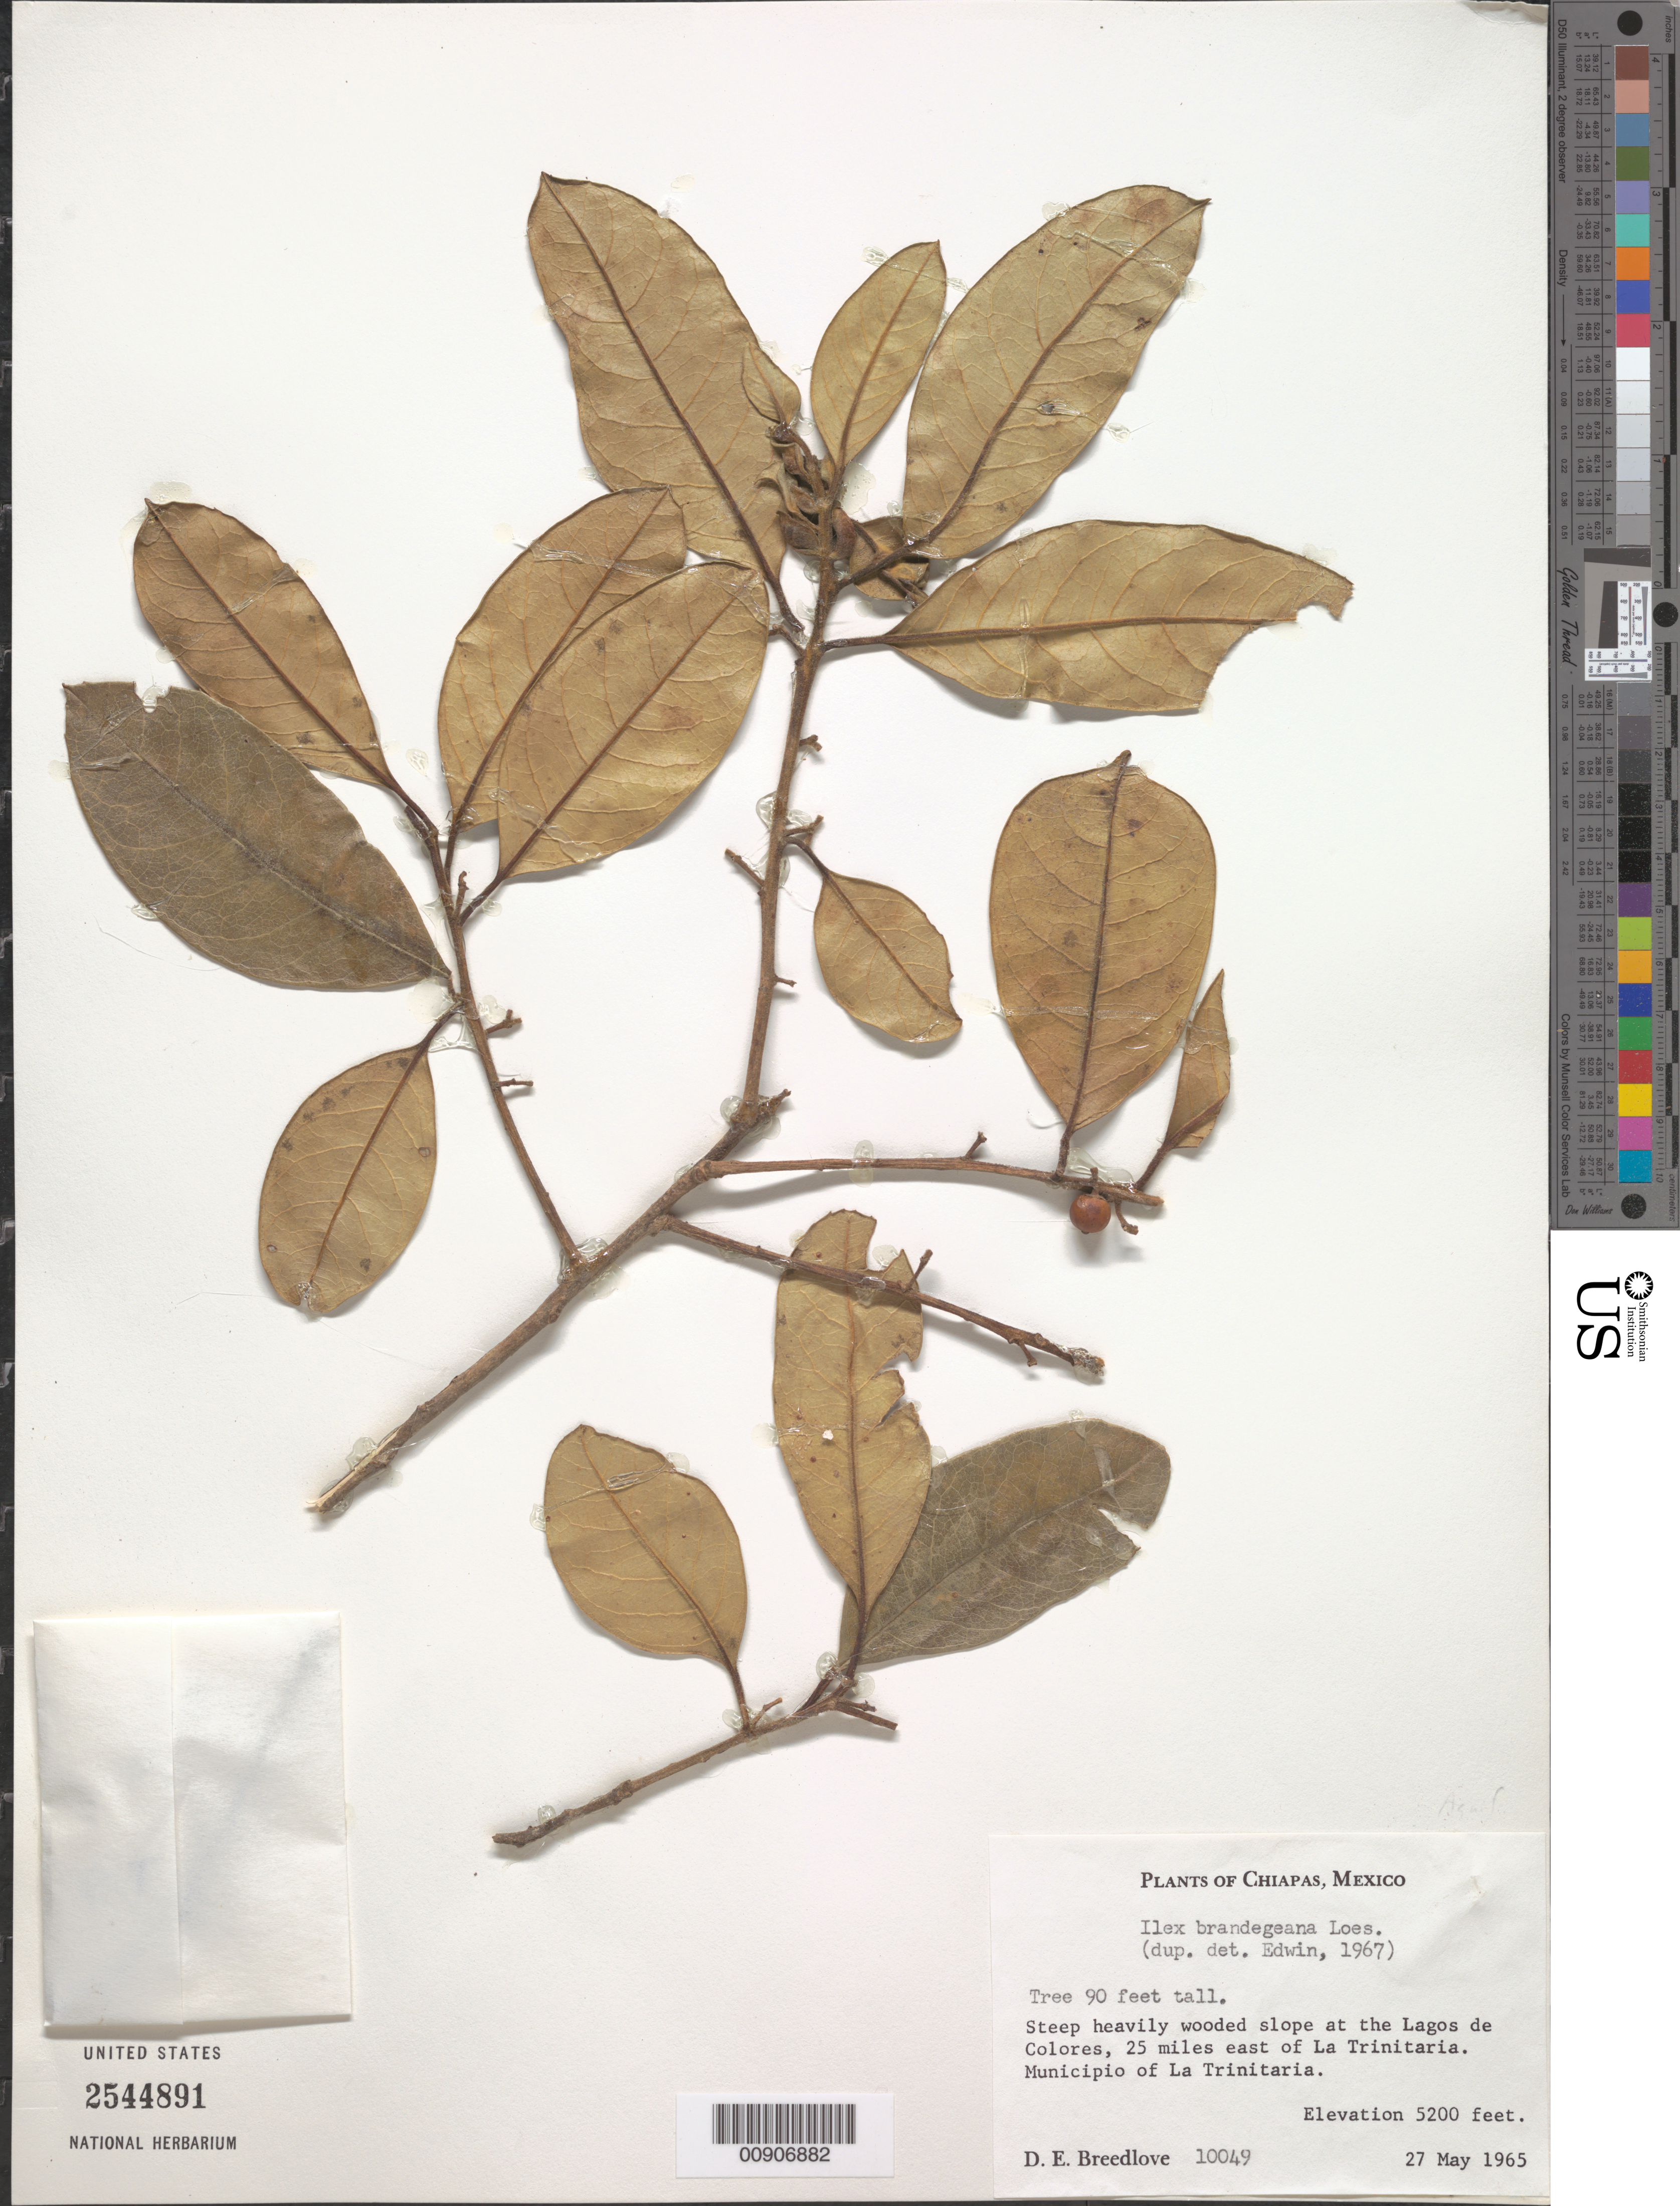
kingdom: Plantae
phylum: Tracheophyta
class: Magnoliopsida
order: Aquifoliales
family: Aquifoliaceae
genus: Ilex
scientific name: Ilex brandegeana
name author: Loes.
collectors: D. E. Breedlove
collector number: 10049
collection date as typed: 27 May 1965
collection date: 1965-05-27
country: Mexico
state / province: Chiapas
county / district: Trinitaria, La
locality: At the Lagos de Colores, 25 miles east of La Trinitaria. Municipio of La Trinitaria, Chiapas.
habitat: Steep heavily wooded slope.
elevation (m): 1585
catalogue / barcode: US 2544891